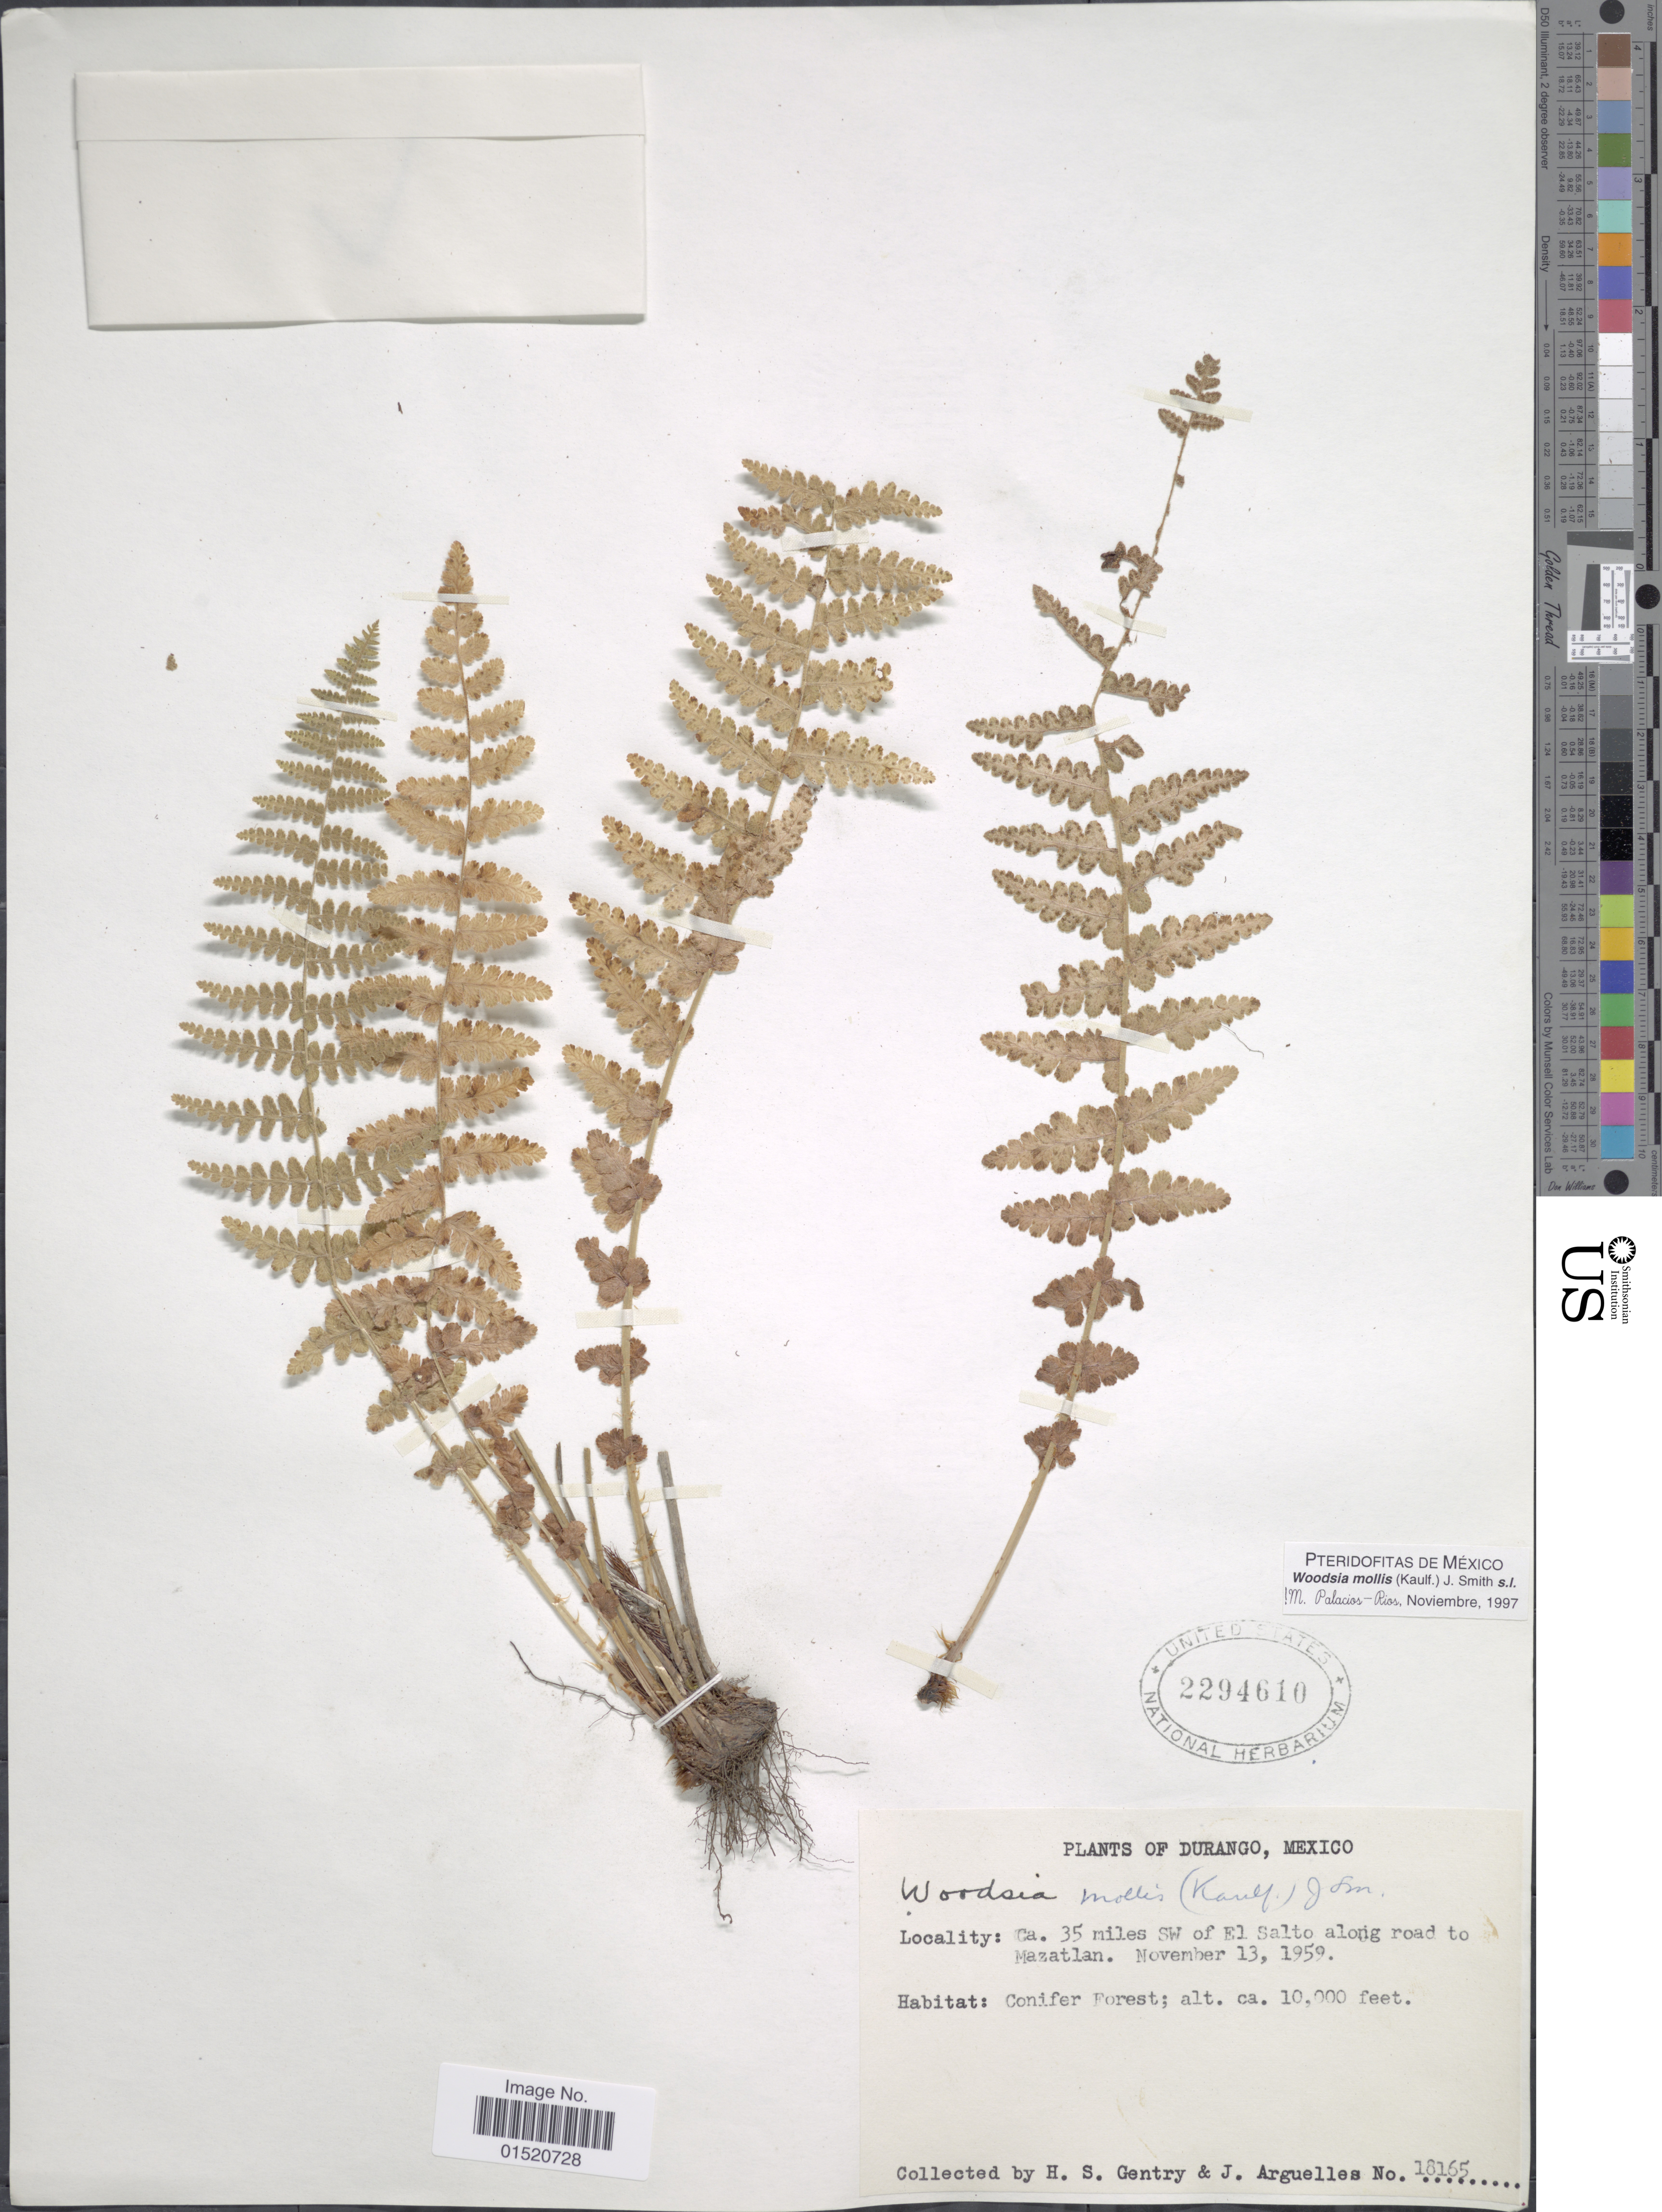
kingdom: Plantae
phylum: Tracheophyta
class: Polypodiopsida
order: Polypodiales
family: Woodsiaceae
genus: Woodsia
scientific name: Woodsia mollis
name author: (Kaulf.) J. Sm.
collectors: H. S. Gentry & J. Arguelles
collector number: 18165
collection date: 1959-11-13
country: Mexico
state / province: Durango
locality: Ca. 35 miles SW of El Salto along road to Mazatlan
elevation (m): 3048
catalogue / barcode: US 2294610